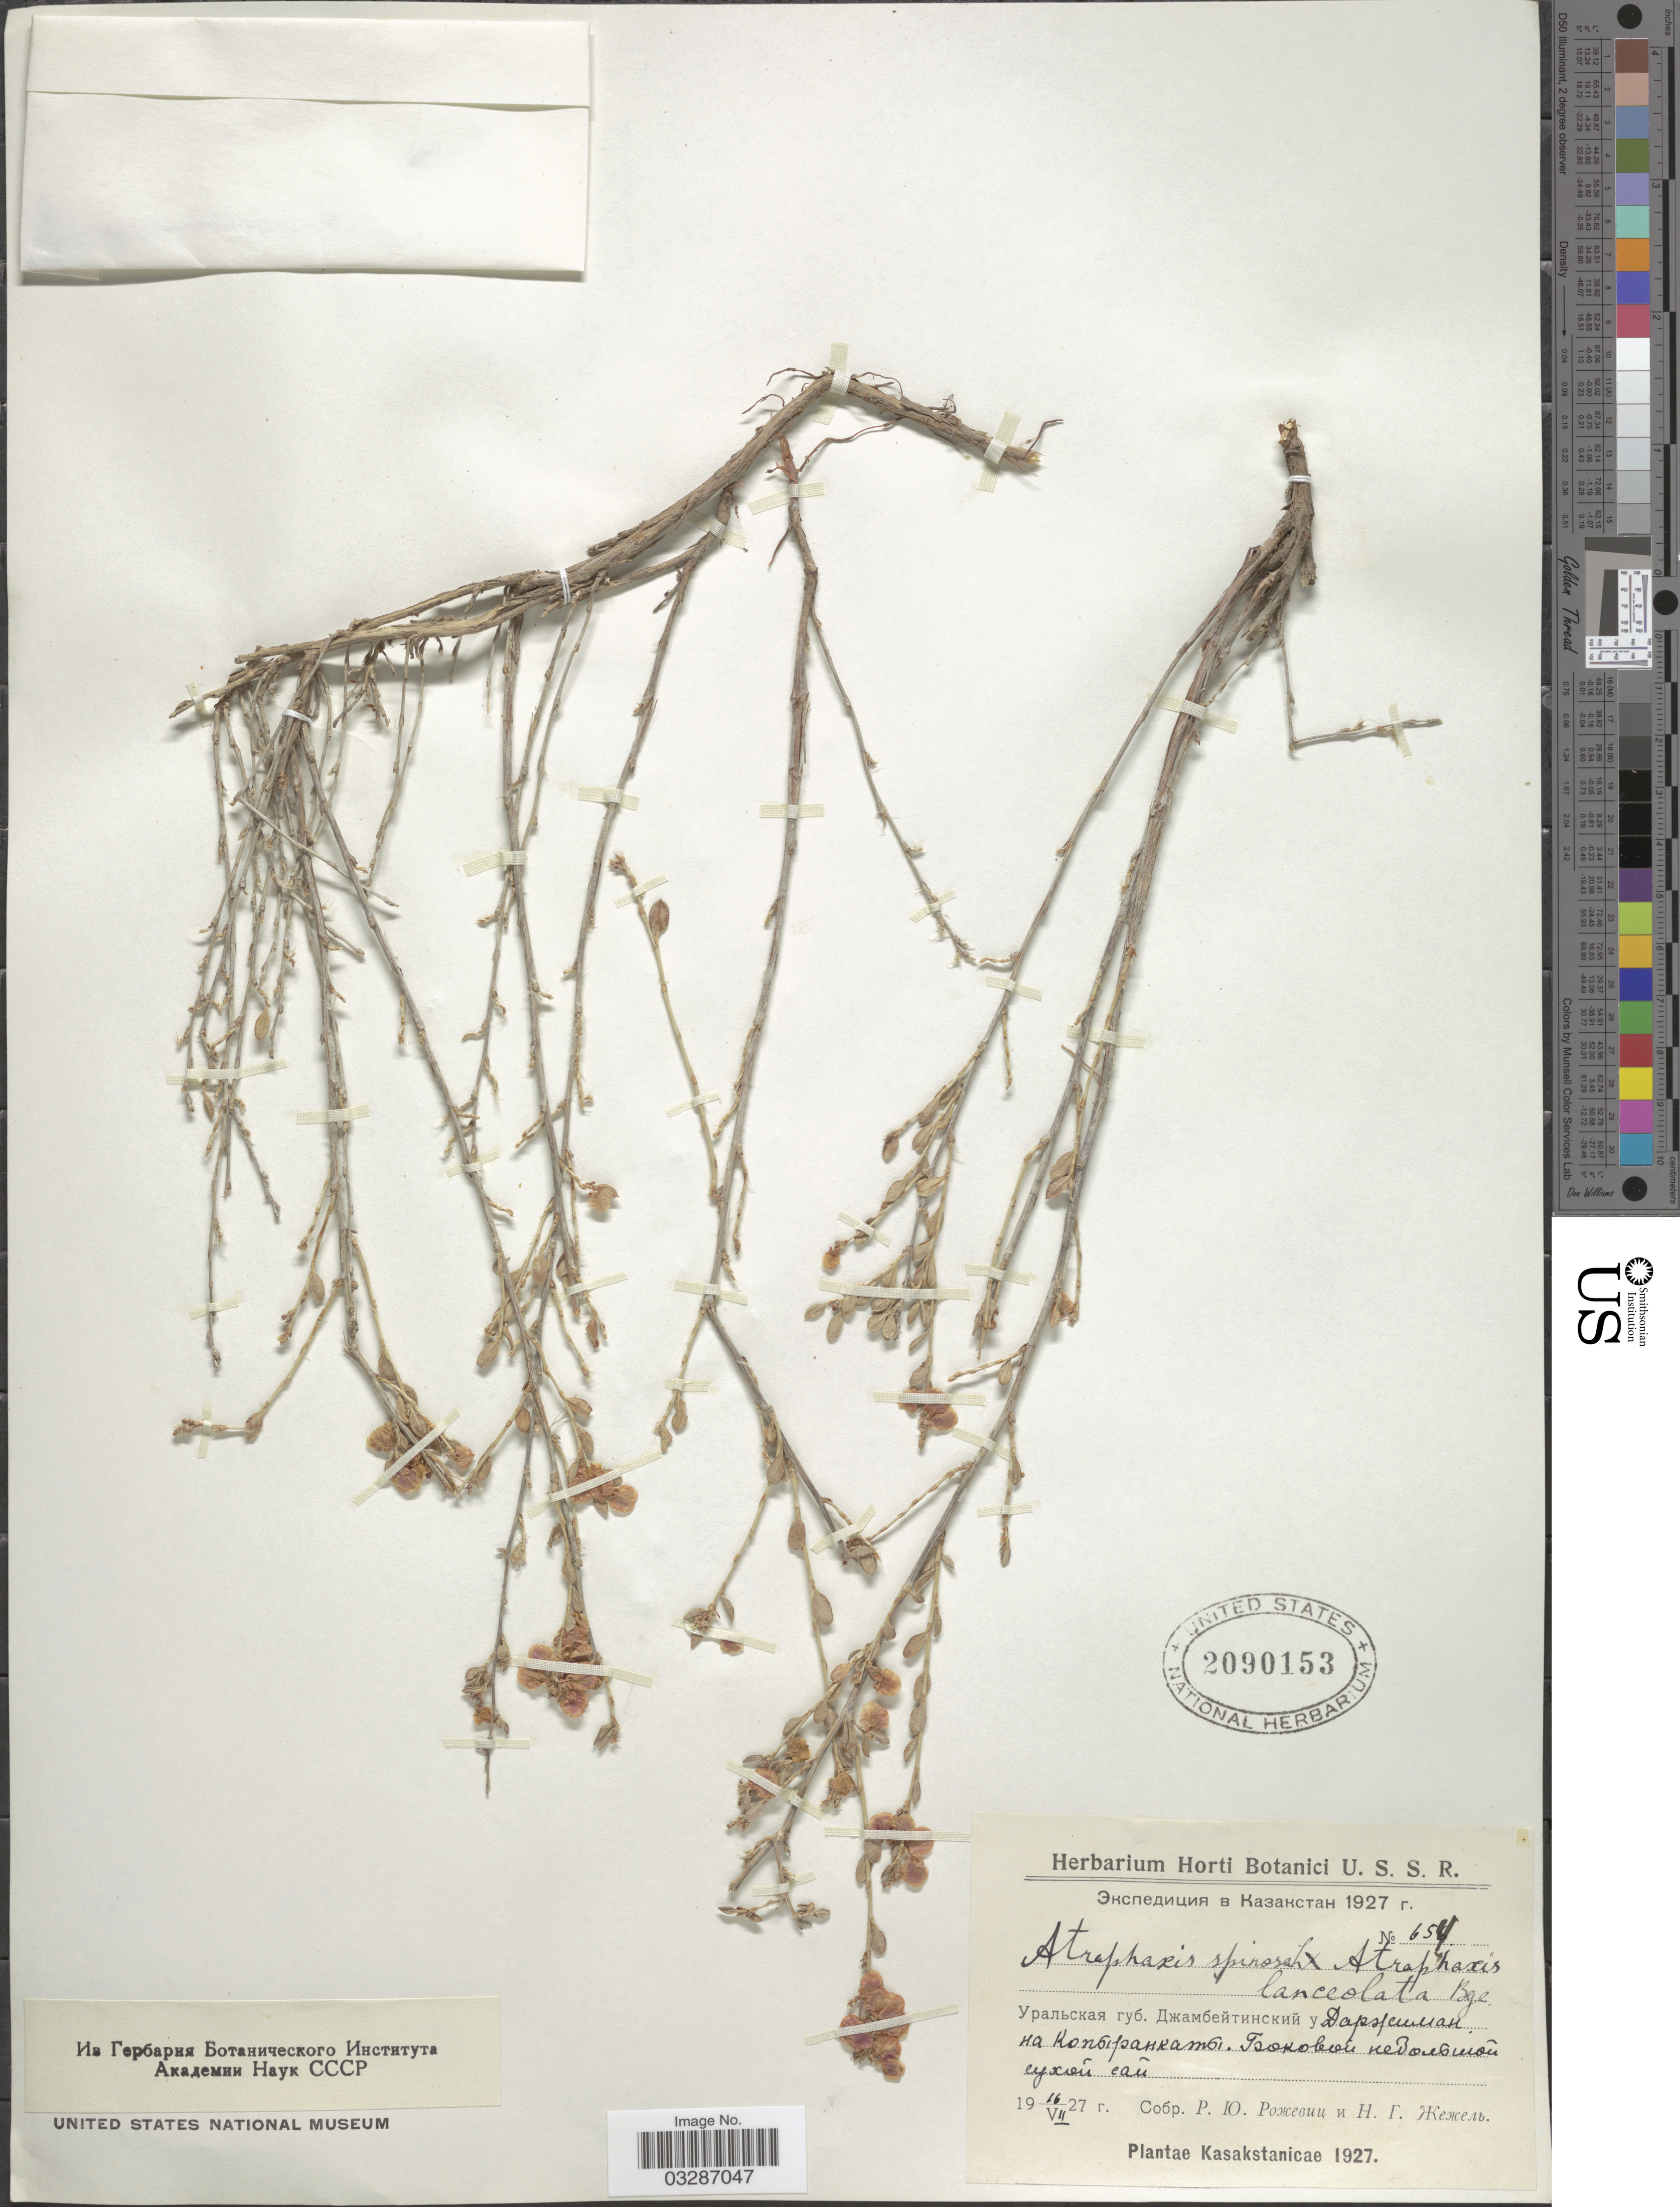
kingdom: Plantae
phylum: Tracheophyta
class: Magnoliopsida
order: Caryophyllales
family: Polygonaceae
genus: Atraphaxis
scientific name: Atraphaxis spinosa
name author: L.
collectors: R. Rozhevits & N. Zhezhel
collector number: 654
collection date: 1927-07-16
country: Kazakhstan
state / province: West Kazakhstan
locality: Syrym Audany.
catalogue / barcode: US 2090153